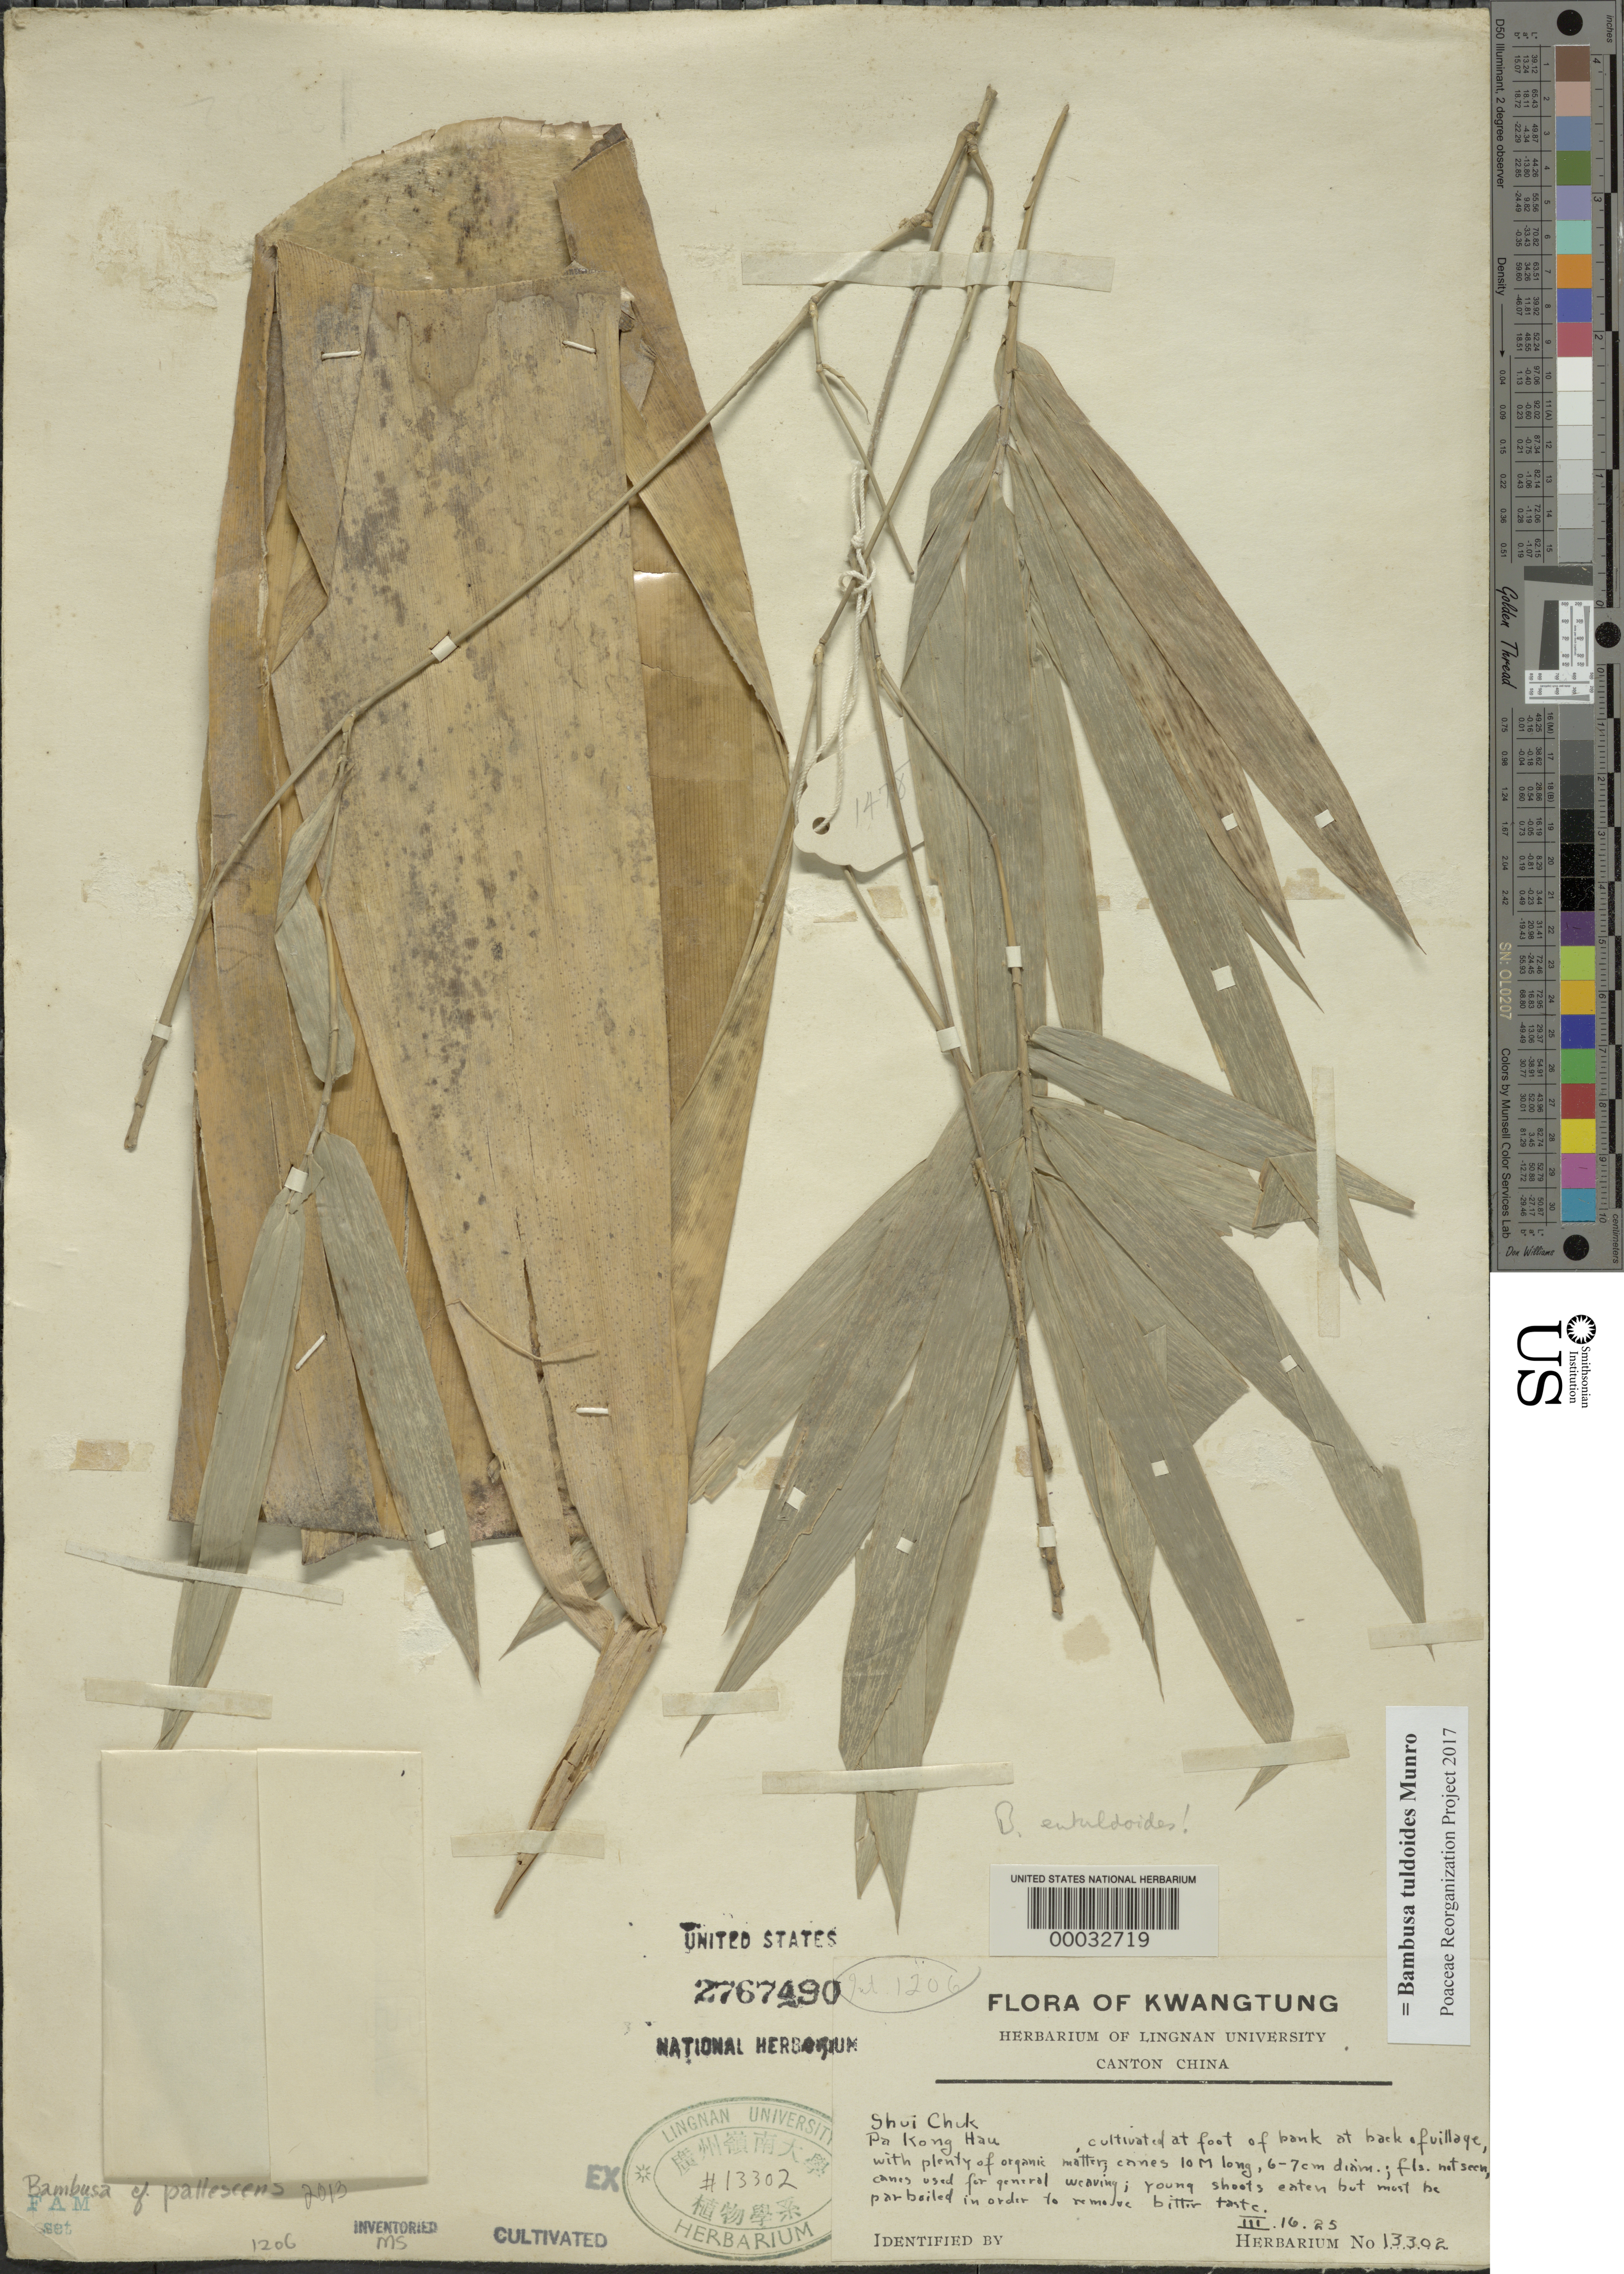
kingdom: Plantae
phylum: Tracheophyta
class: Liliopsida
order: Poales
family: Poaceae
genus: Bambusa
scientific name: Bambusa tuldoides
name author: Munro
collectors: C. Shui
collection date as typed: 16 Mar 1925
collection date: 1925-03-16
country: China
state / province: Guangdong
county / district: Guangzhou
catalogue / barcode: US 2767490